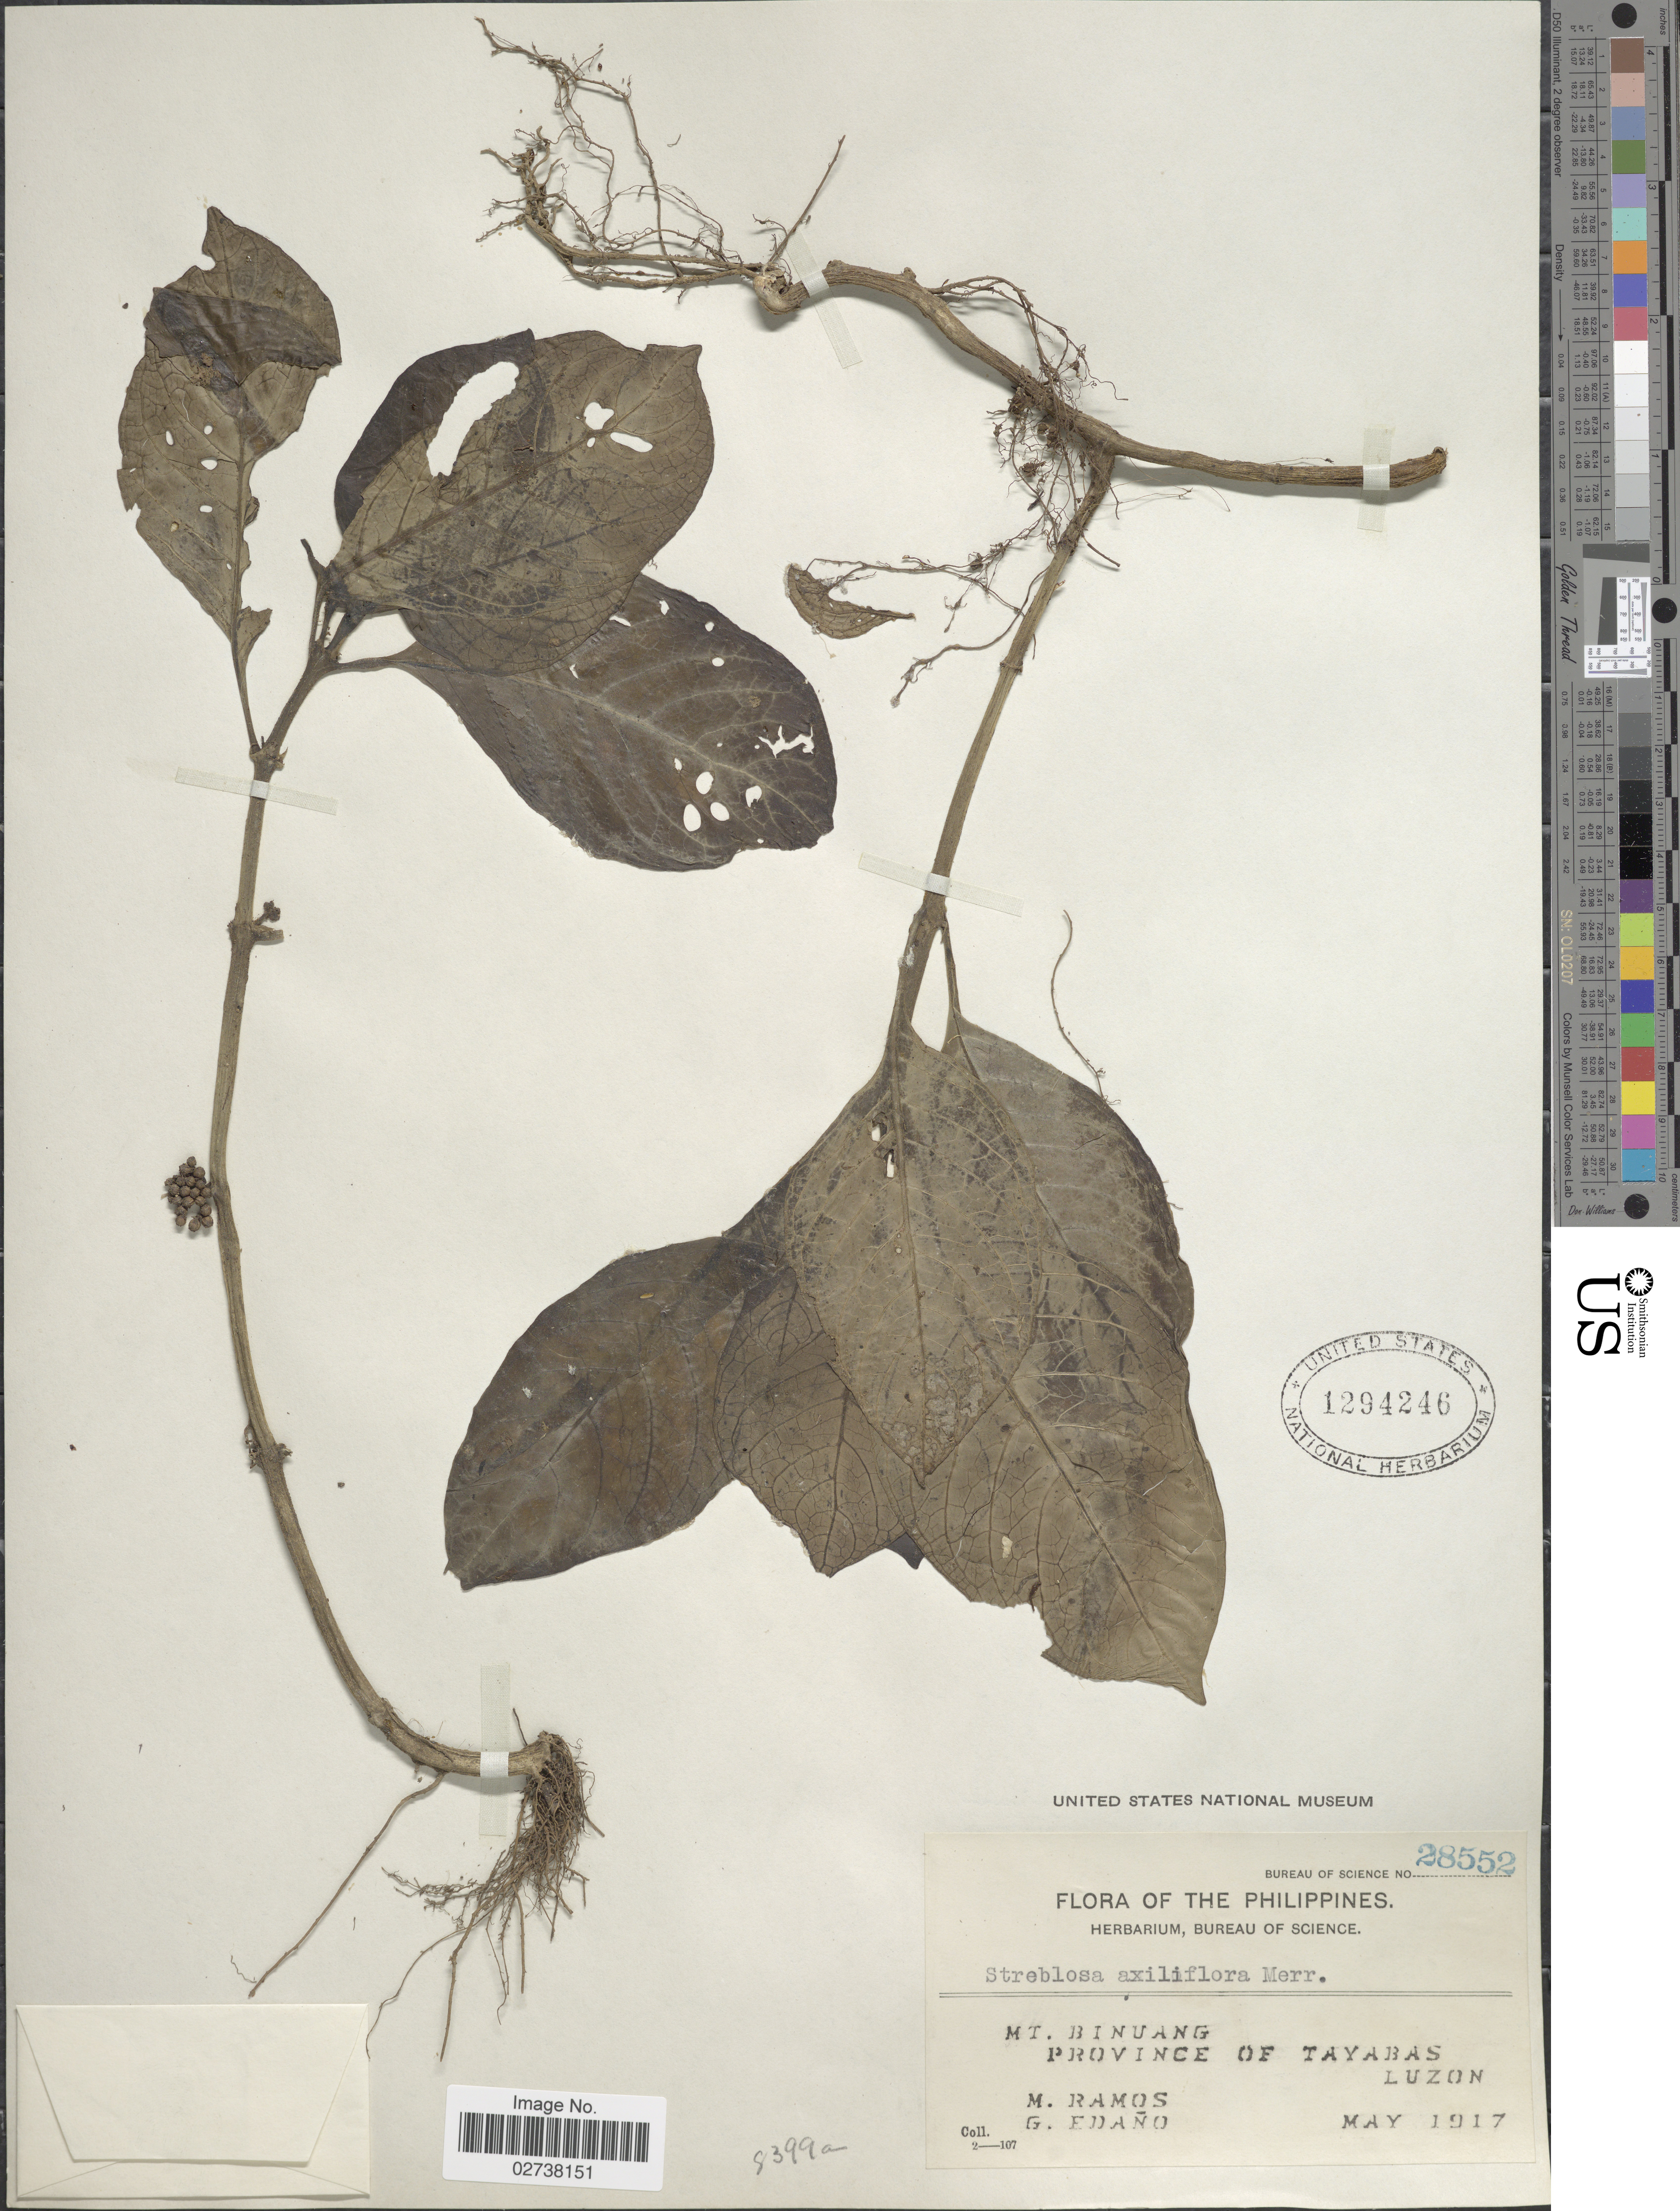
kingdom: Plantae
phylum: Tracheophyta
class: Magnoliopsida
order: Gentianales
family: Rubiaceae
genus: Streblosa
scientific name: Streblosa axilliflora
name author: Merr.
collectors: M. Ramos & G. Edaño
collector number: Bureau of Science 28552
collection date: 1917-05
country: Philippines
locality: Mt. Binuang, Province of Tayabas, Luzon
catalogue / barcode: US 1294246